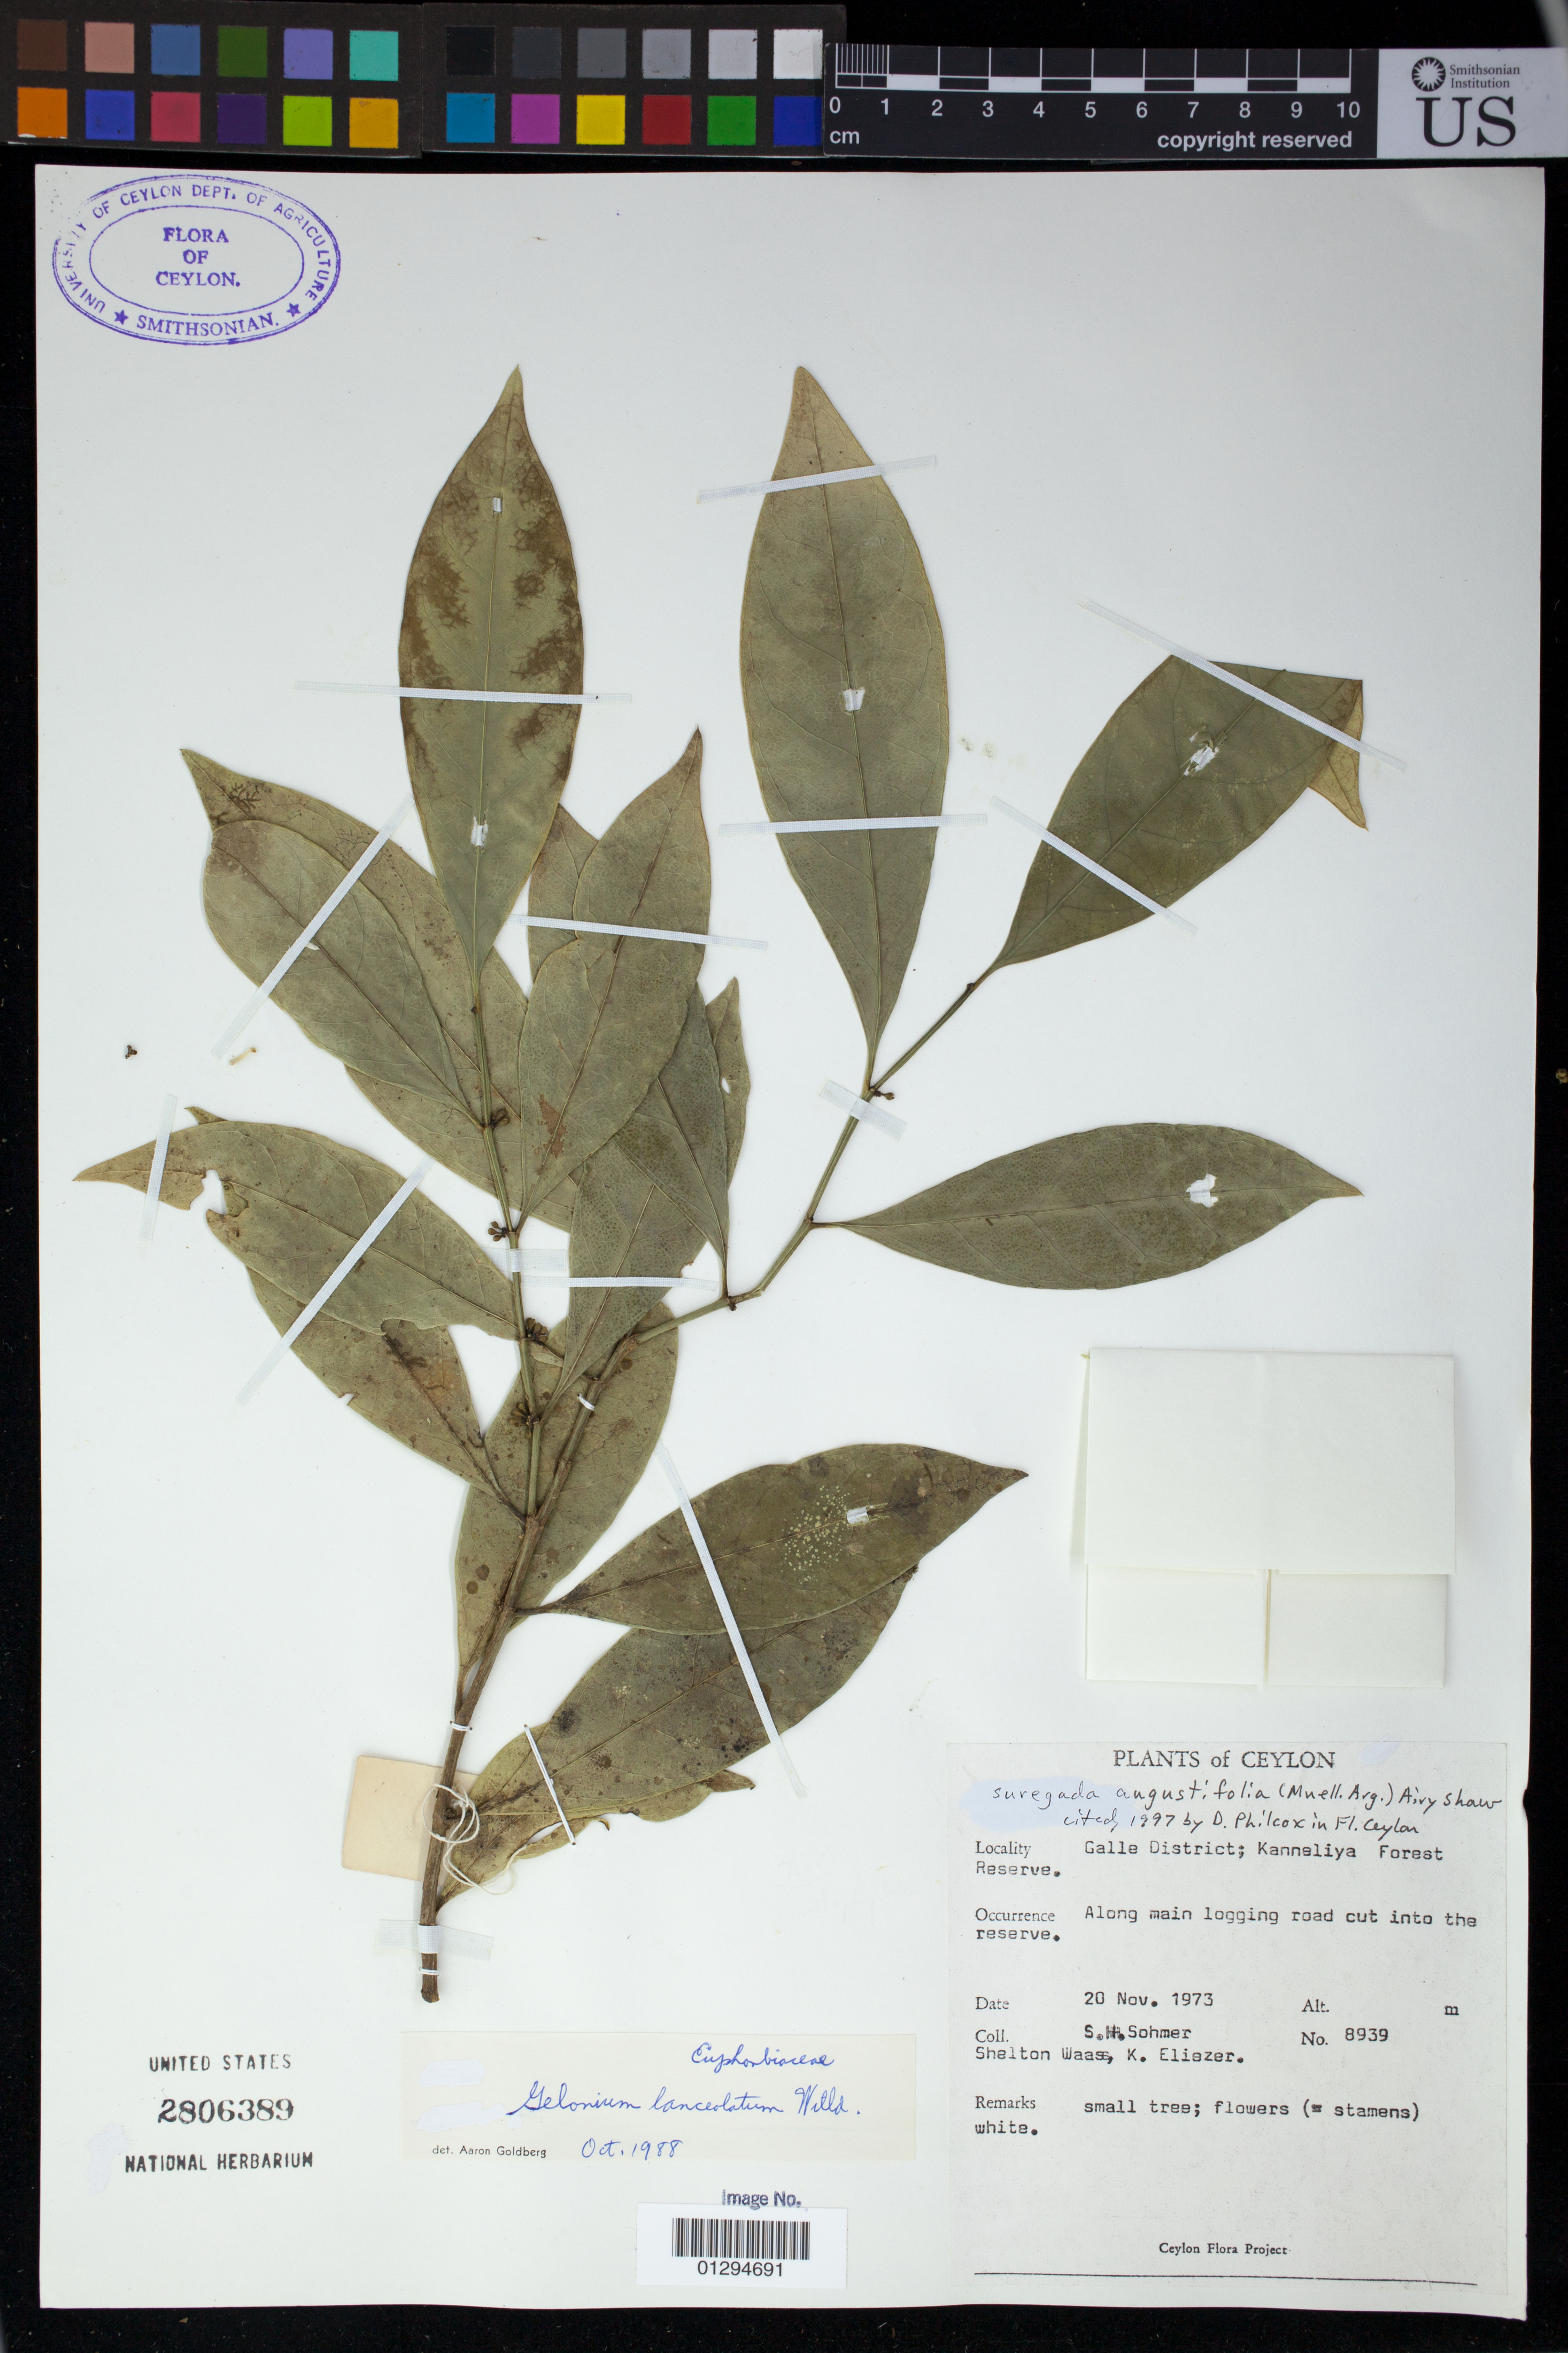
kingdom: Plantae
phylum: Tracheophyta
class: Magnoliopsida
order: Malpighiales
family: Euphorbiaceae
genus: Suregada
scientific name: Suregada angustifolia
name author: Müll. Arg.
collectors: S. H. Sohmer, S. Waas & K. Eliezer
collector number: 8939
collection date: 1973-11-20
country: Sri Lanka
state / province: Southern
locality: Galle District; Kanneliya Forest Reserve, along main logging road.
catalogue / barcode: US 2806389